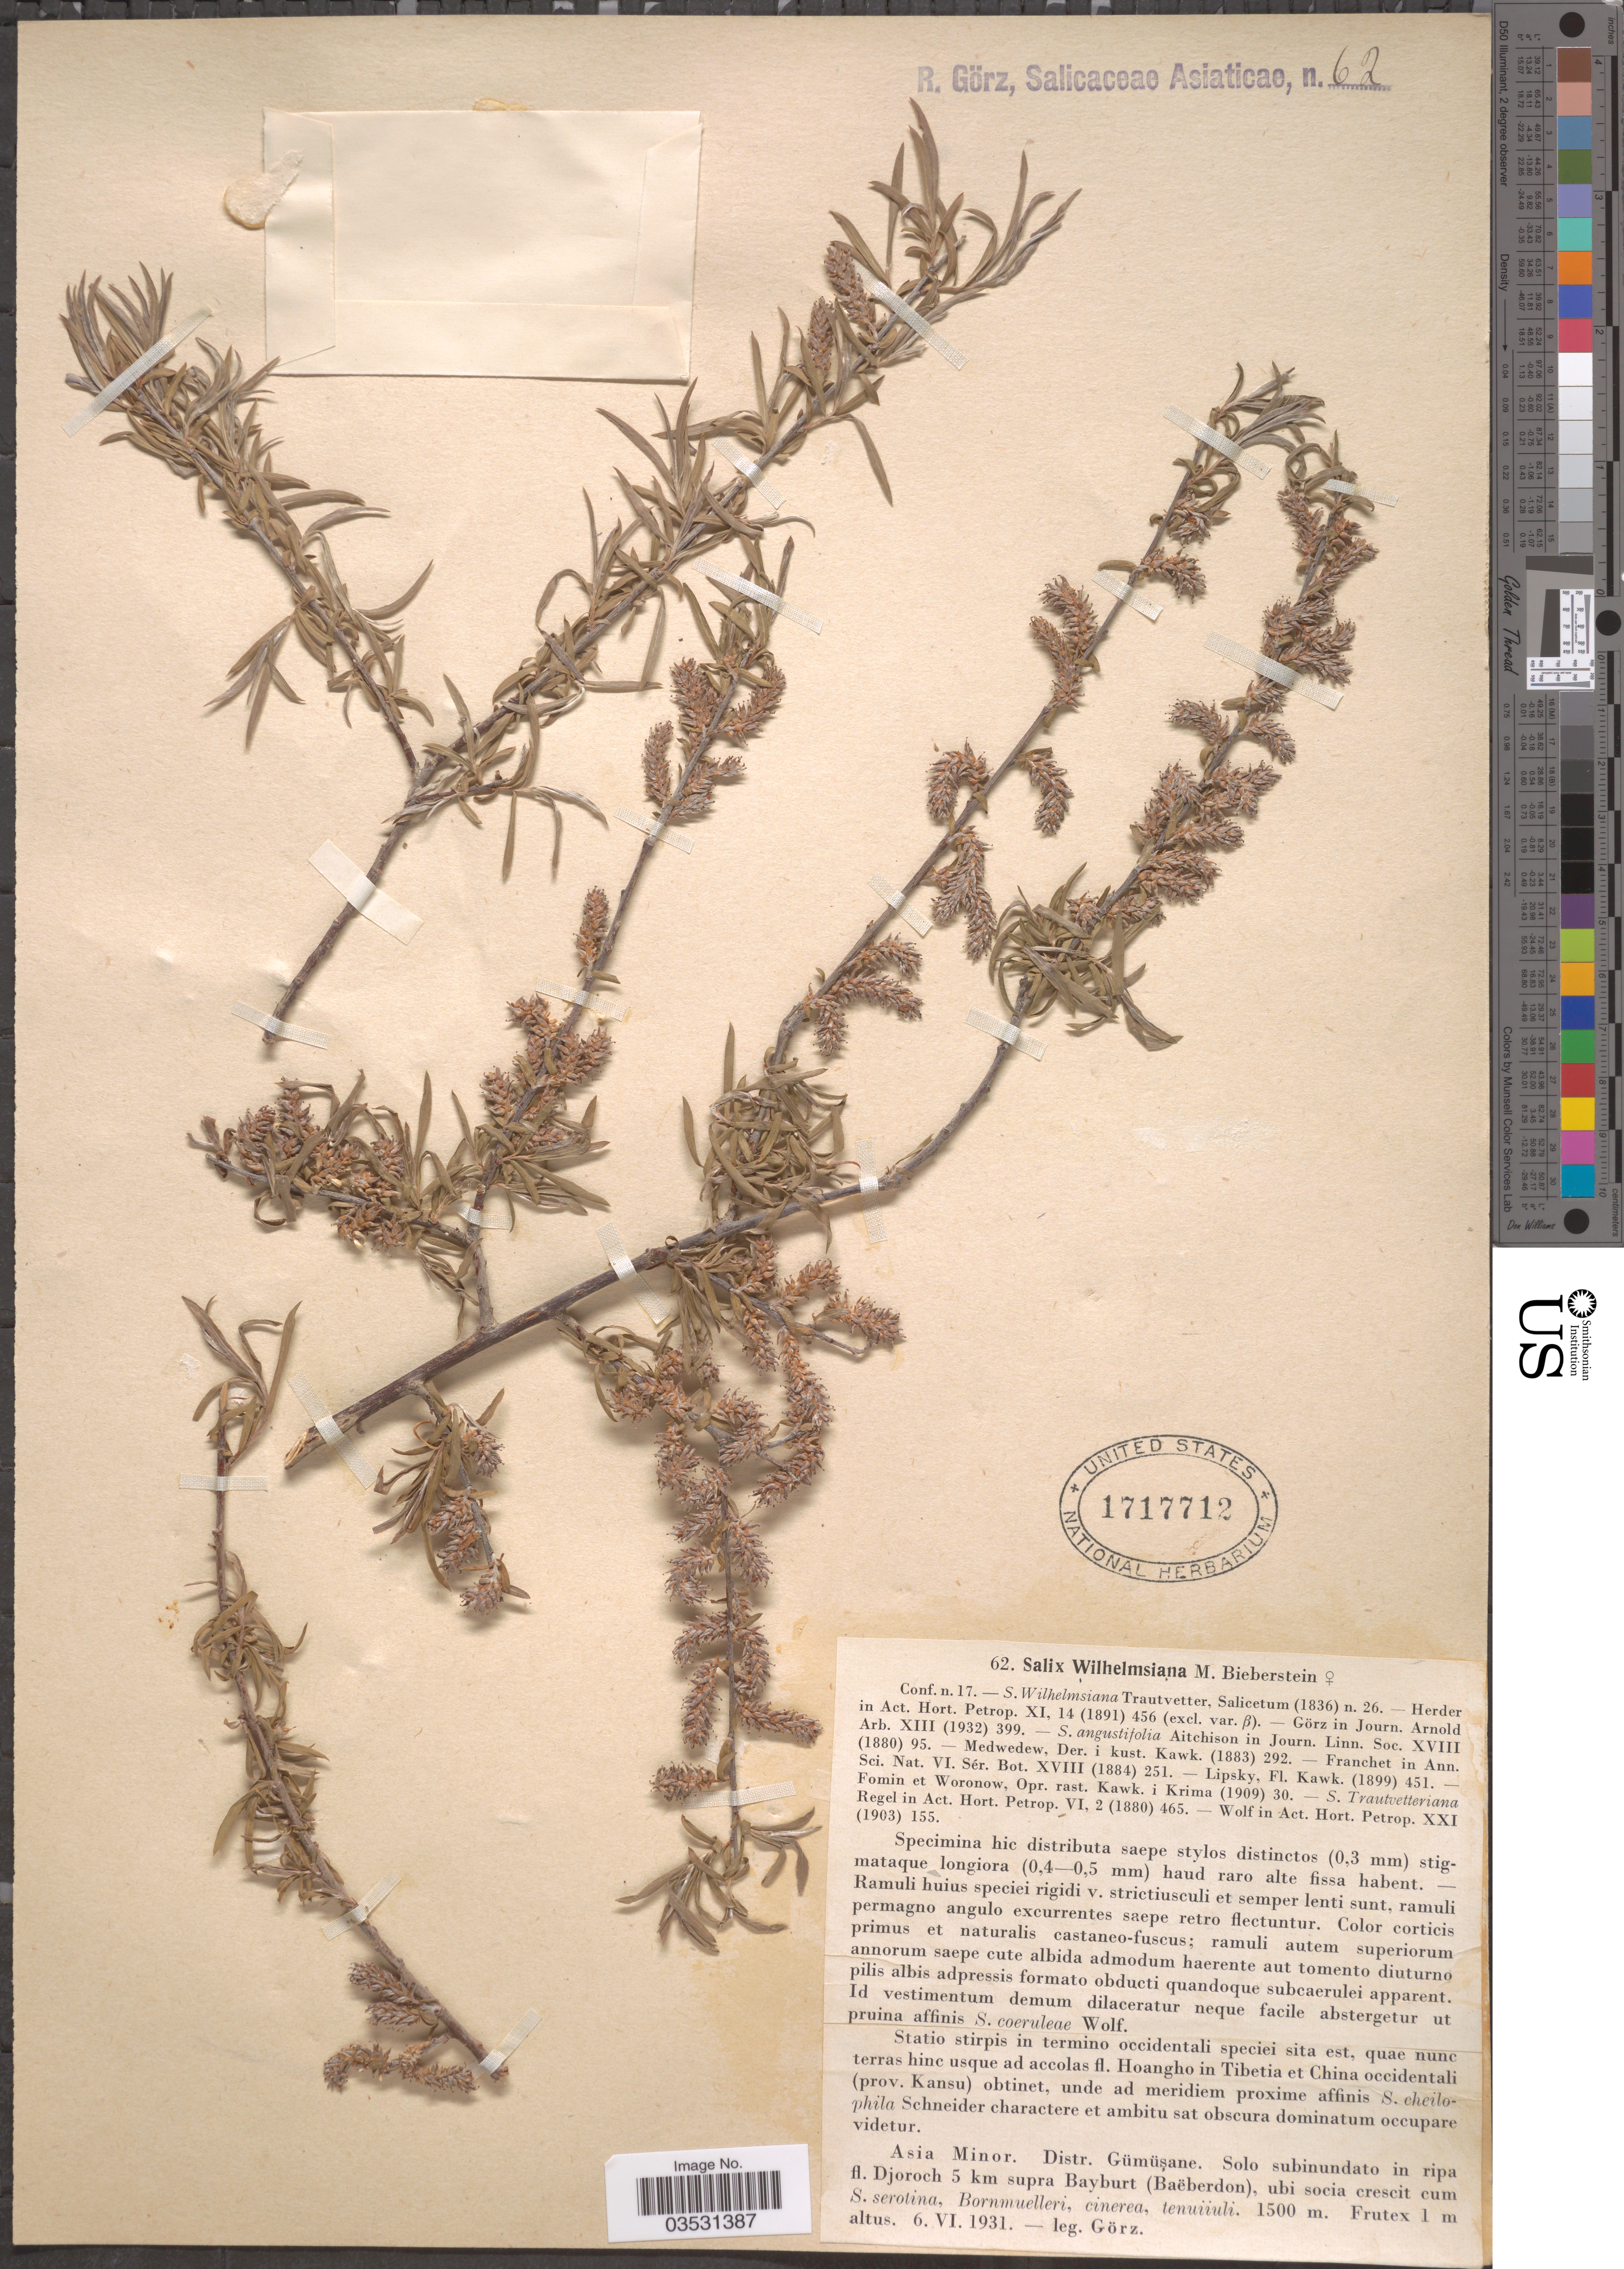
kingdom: Plantae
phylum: Tracheophyta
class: Magnoliopsida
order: Malpighiales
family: Salicaceae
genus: Salix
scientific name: Salix wilhelmsiana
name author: M. Bieb.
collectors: Gorz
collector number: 62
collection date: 1931-06-06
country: Turkey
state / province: Gumushane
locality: Asia Minor. Distr. Gümüşane. Solo subinundato in ripa fl. Djoroch 5 km supra Bayburt (Baëberdon).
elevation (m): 1500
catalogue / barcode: US 1717712